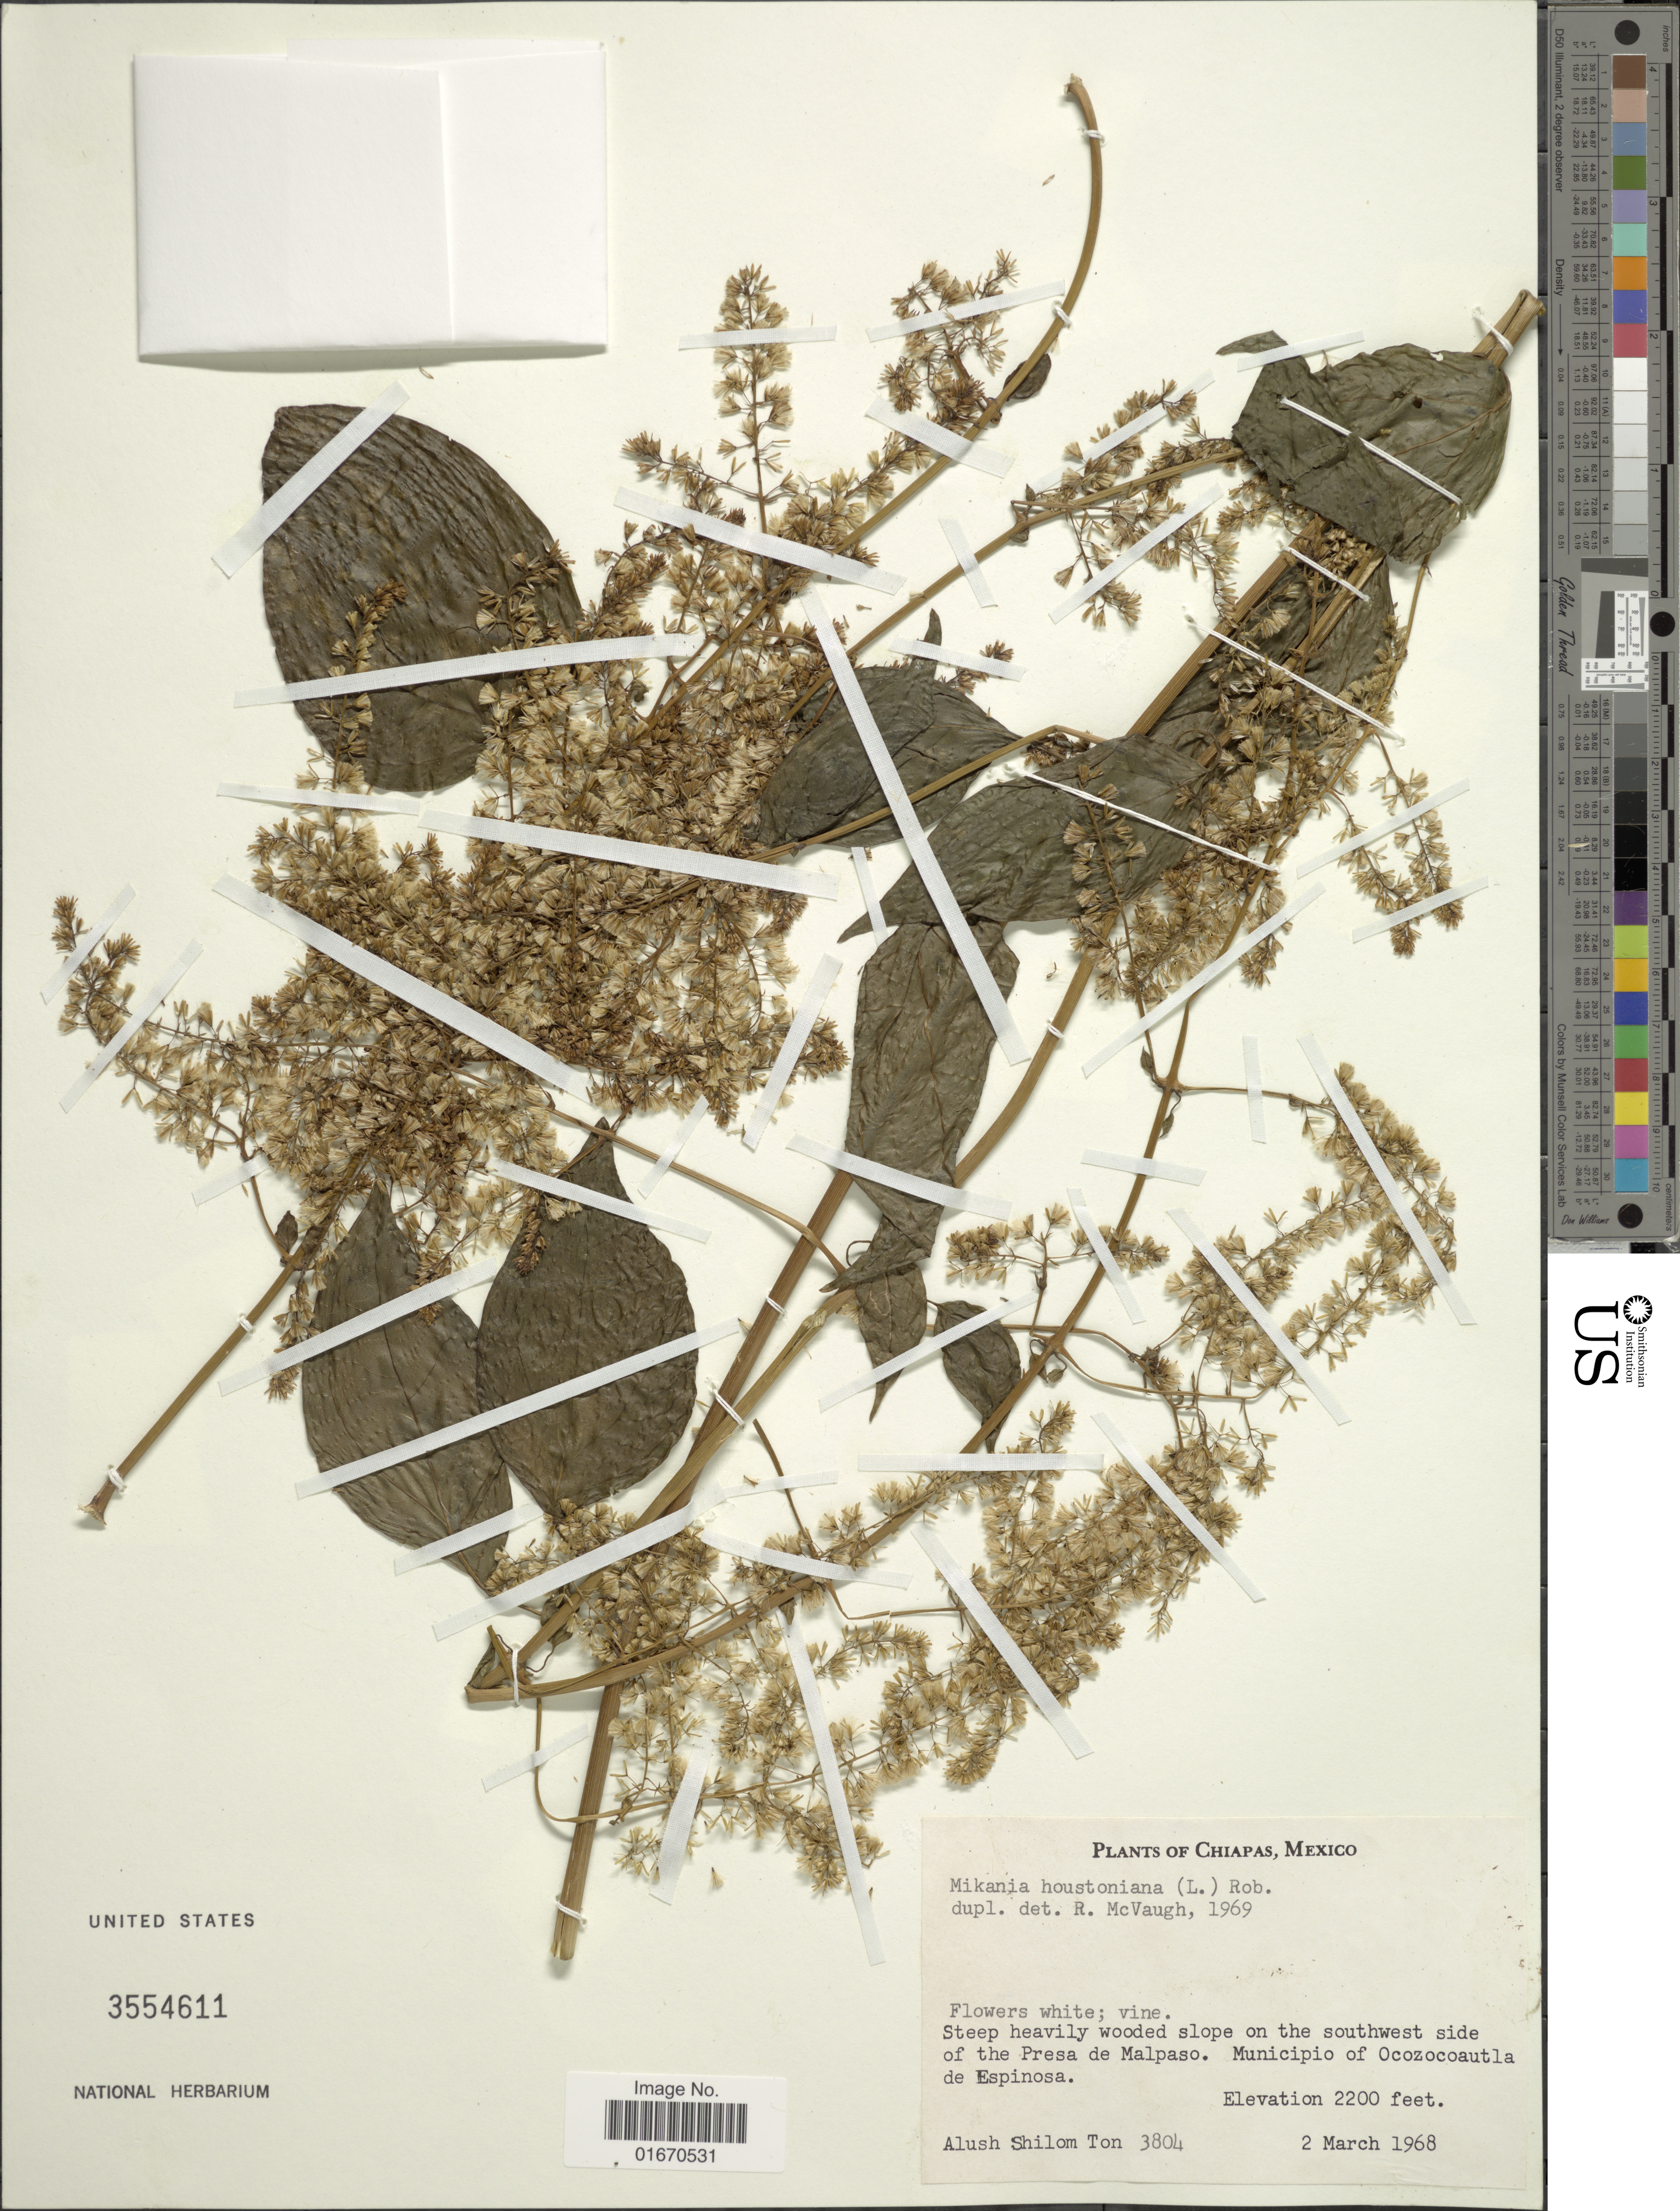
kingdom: Plantae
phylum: Tracheophyta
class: Magnoliopsida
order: Asterales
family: Asteraceae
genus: Mikania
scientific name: Mikania houstoniana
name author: (L.) B.L. Rob.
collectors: A. M. Ton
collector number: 3804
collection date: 1968-03-02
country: Mexico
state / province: Chiapas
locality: Slope on the southwest side of the Presa de Malpaso, Municipio of Ocozocoautla de Espinosa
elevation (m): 671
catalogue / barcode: US 3554611